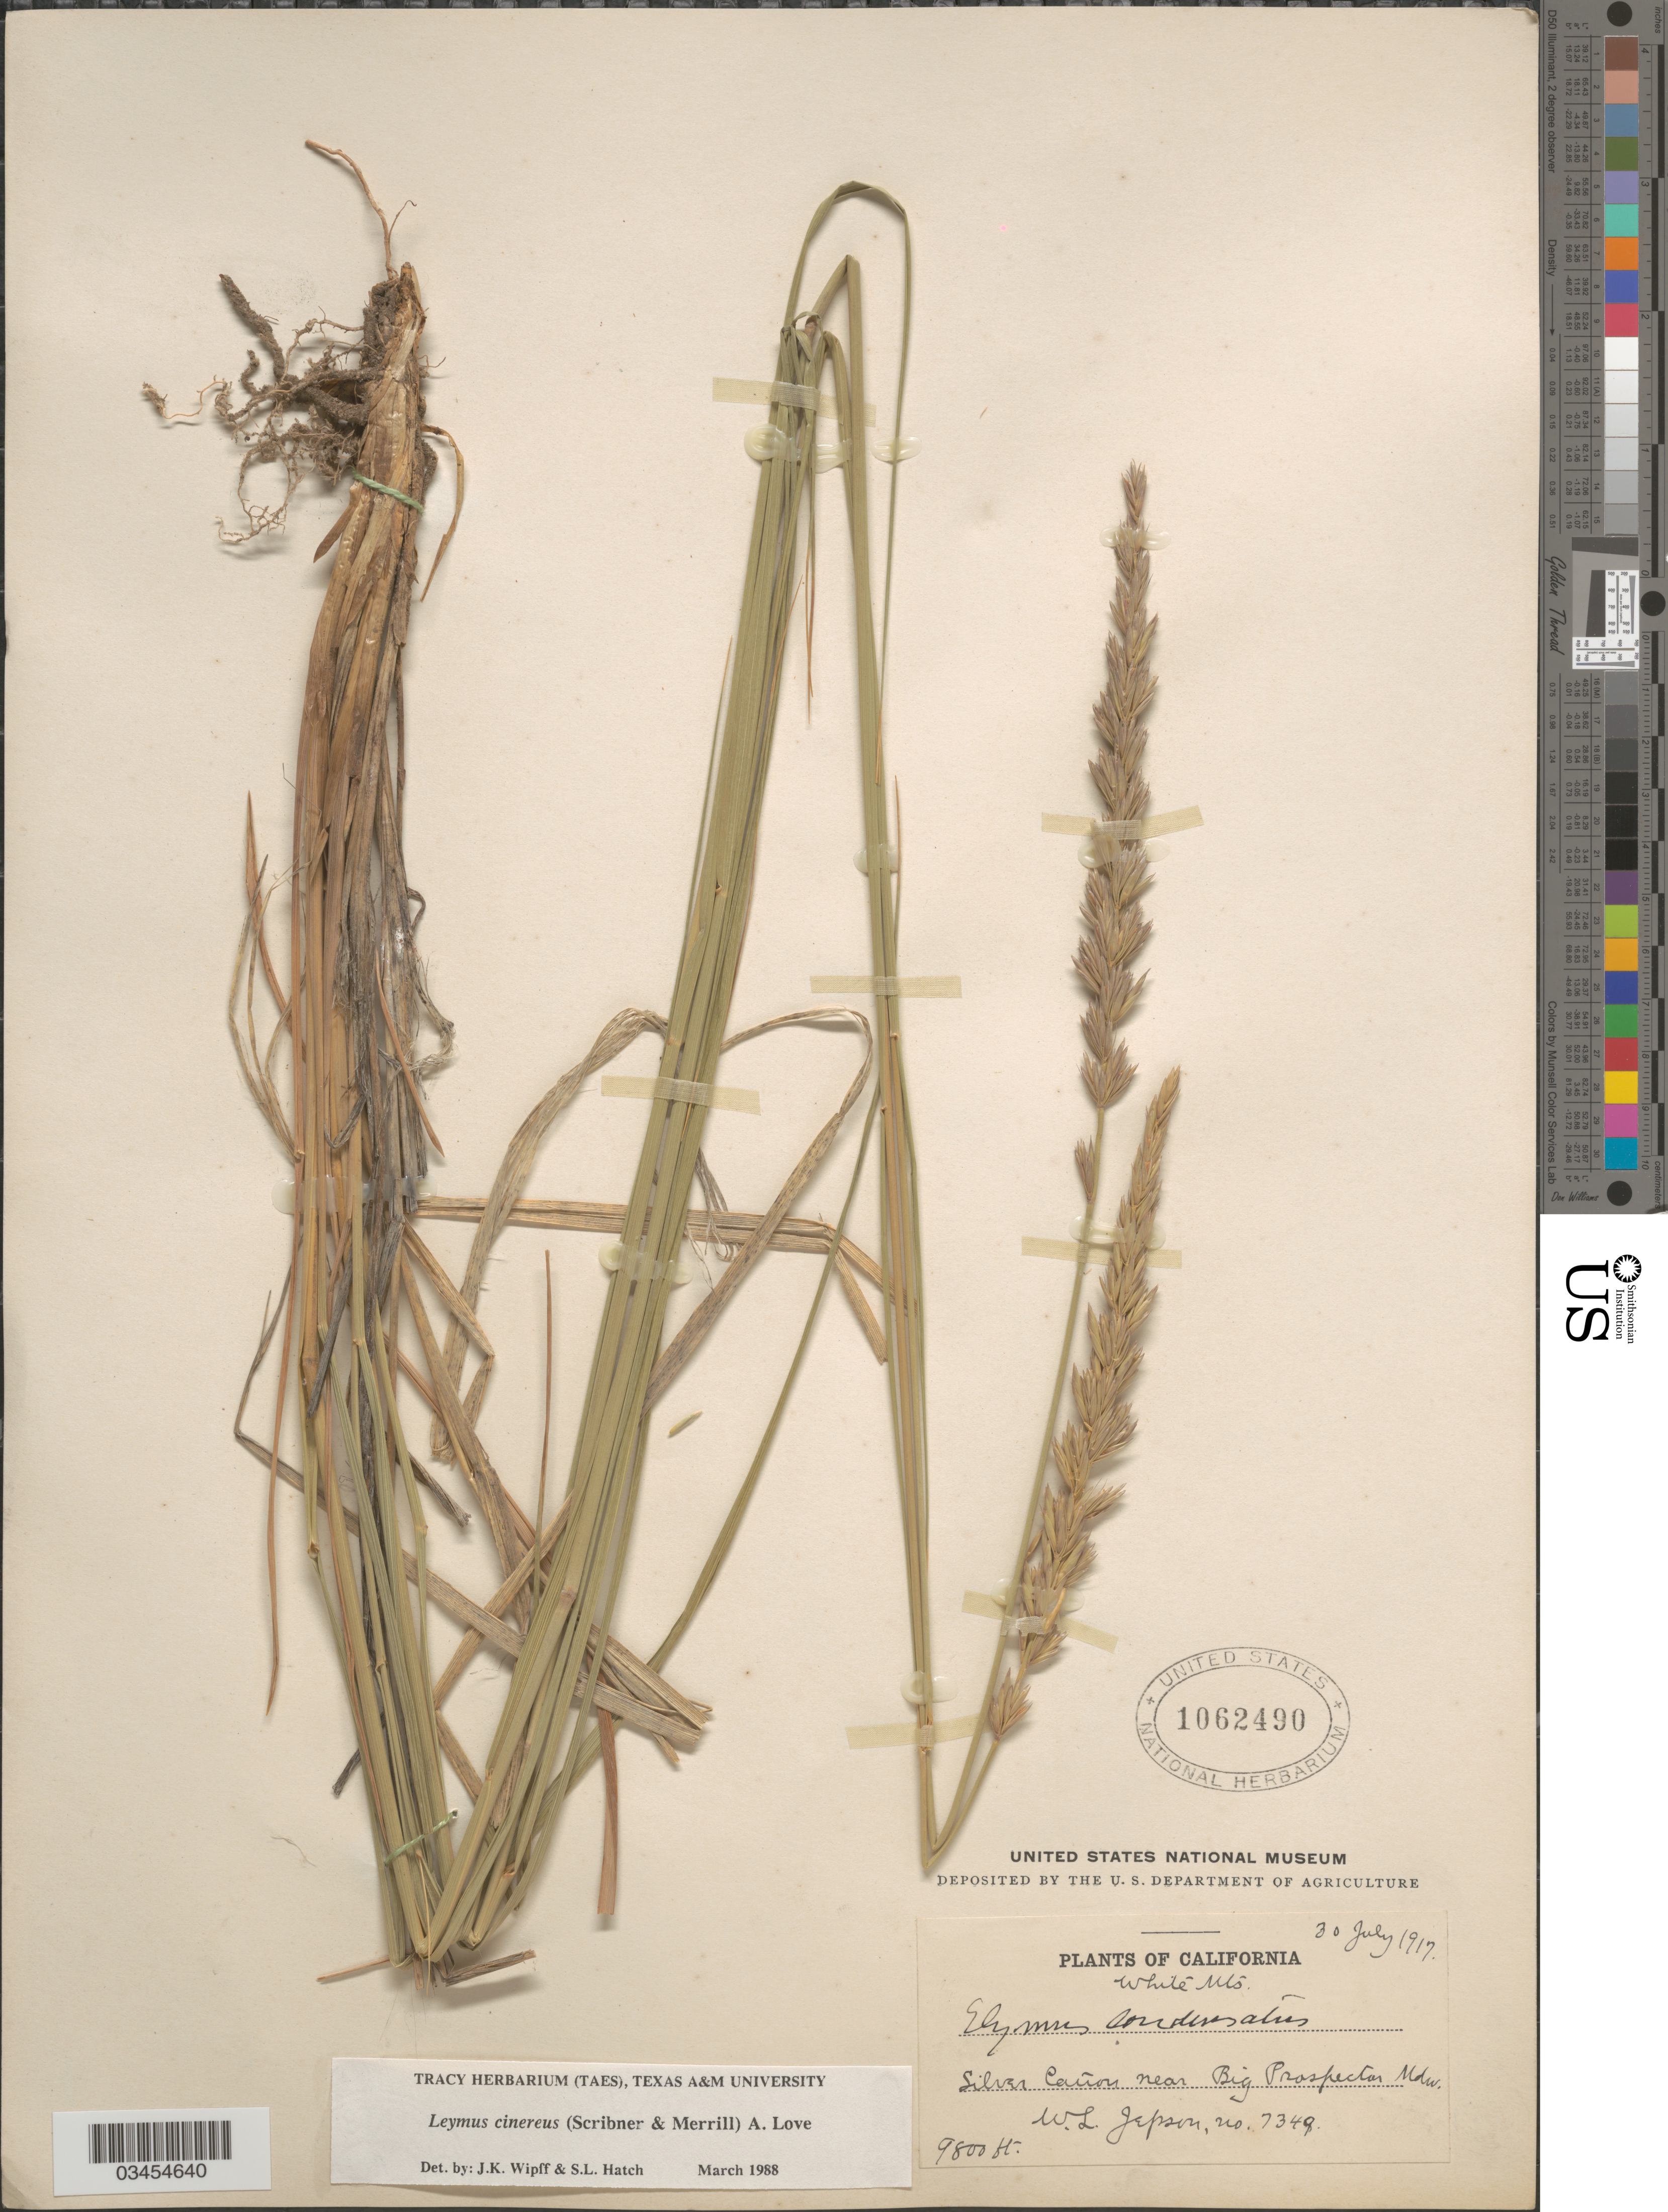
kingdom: Plantae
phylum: Tracheophyta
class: Liliopsida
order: Poales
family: Poaceae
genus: Leymus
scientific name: Leymus cinereus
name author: (Scribn. & Merr.) Á. Löve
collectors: W. L. Jepson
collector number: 7349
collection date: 1917-07-30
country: United States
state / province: California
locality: White Mts. Silver Cañon near Big Prospector Mdw.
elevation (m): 2987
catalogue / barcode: US 1062490